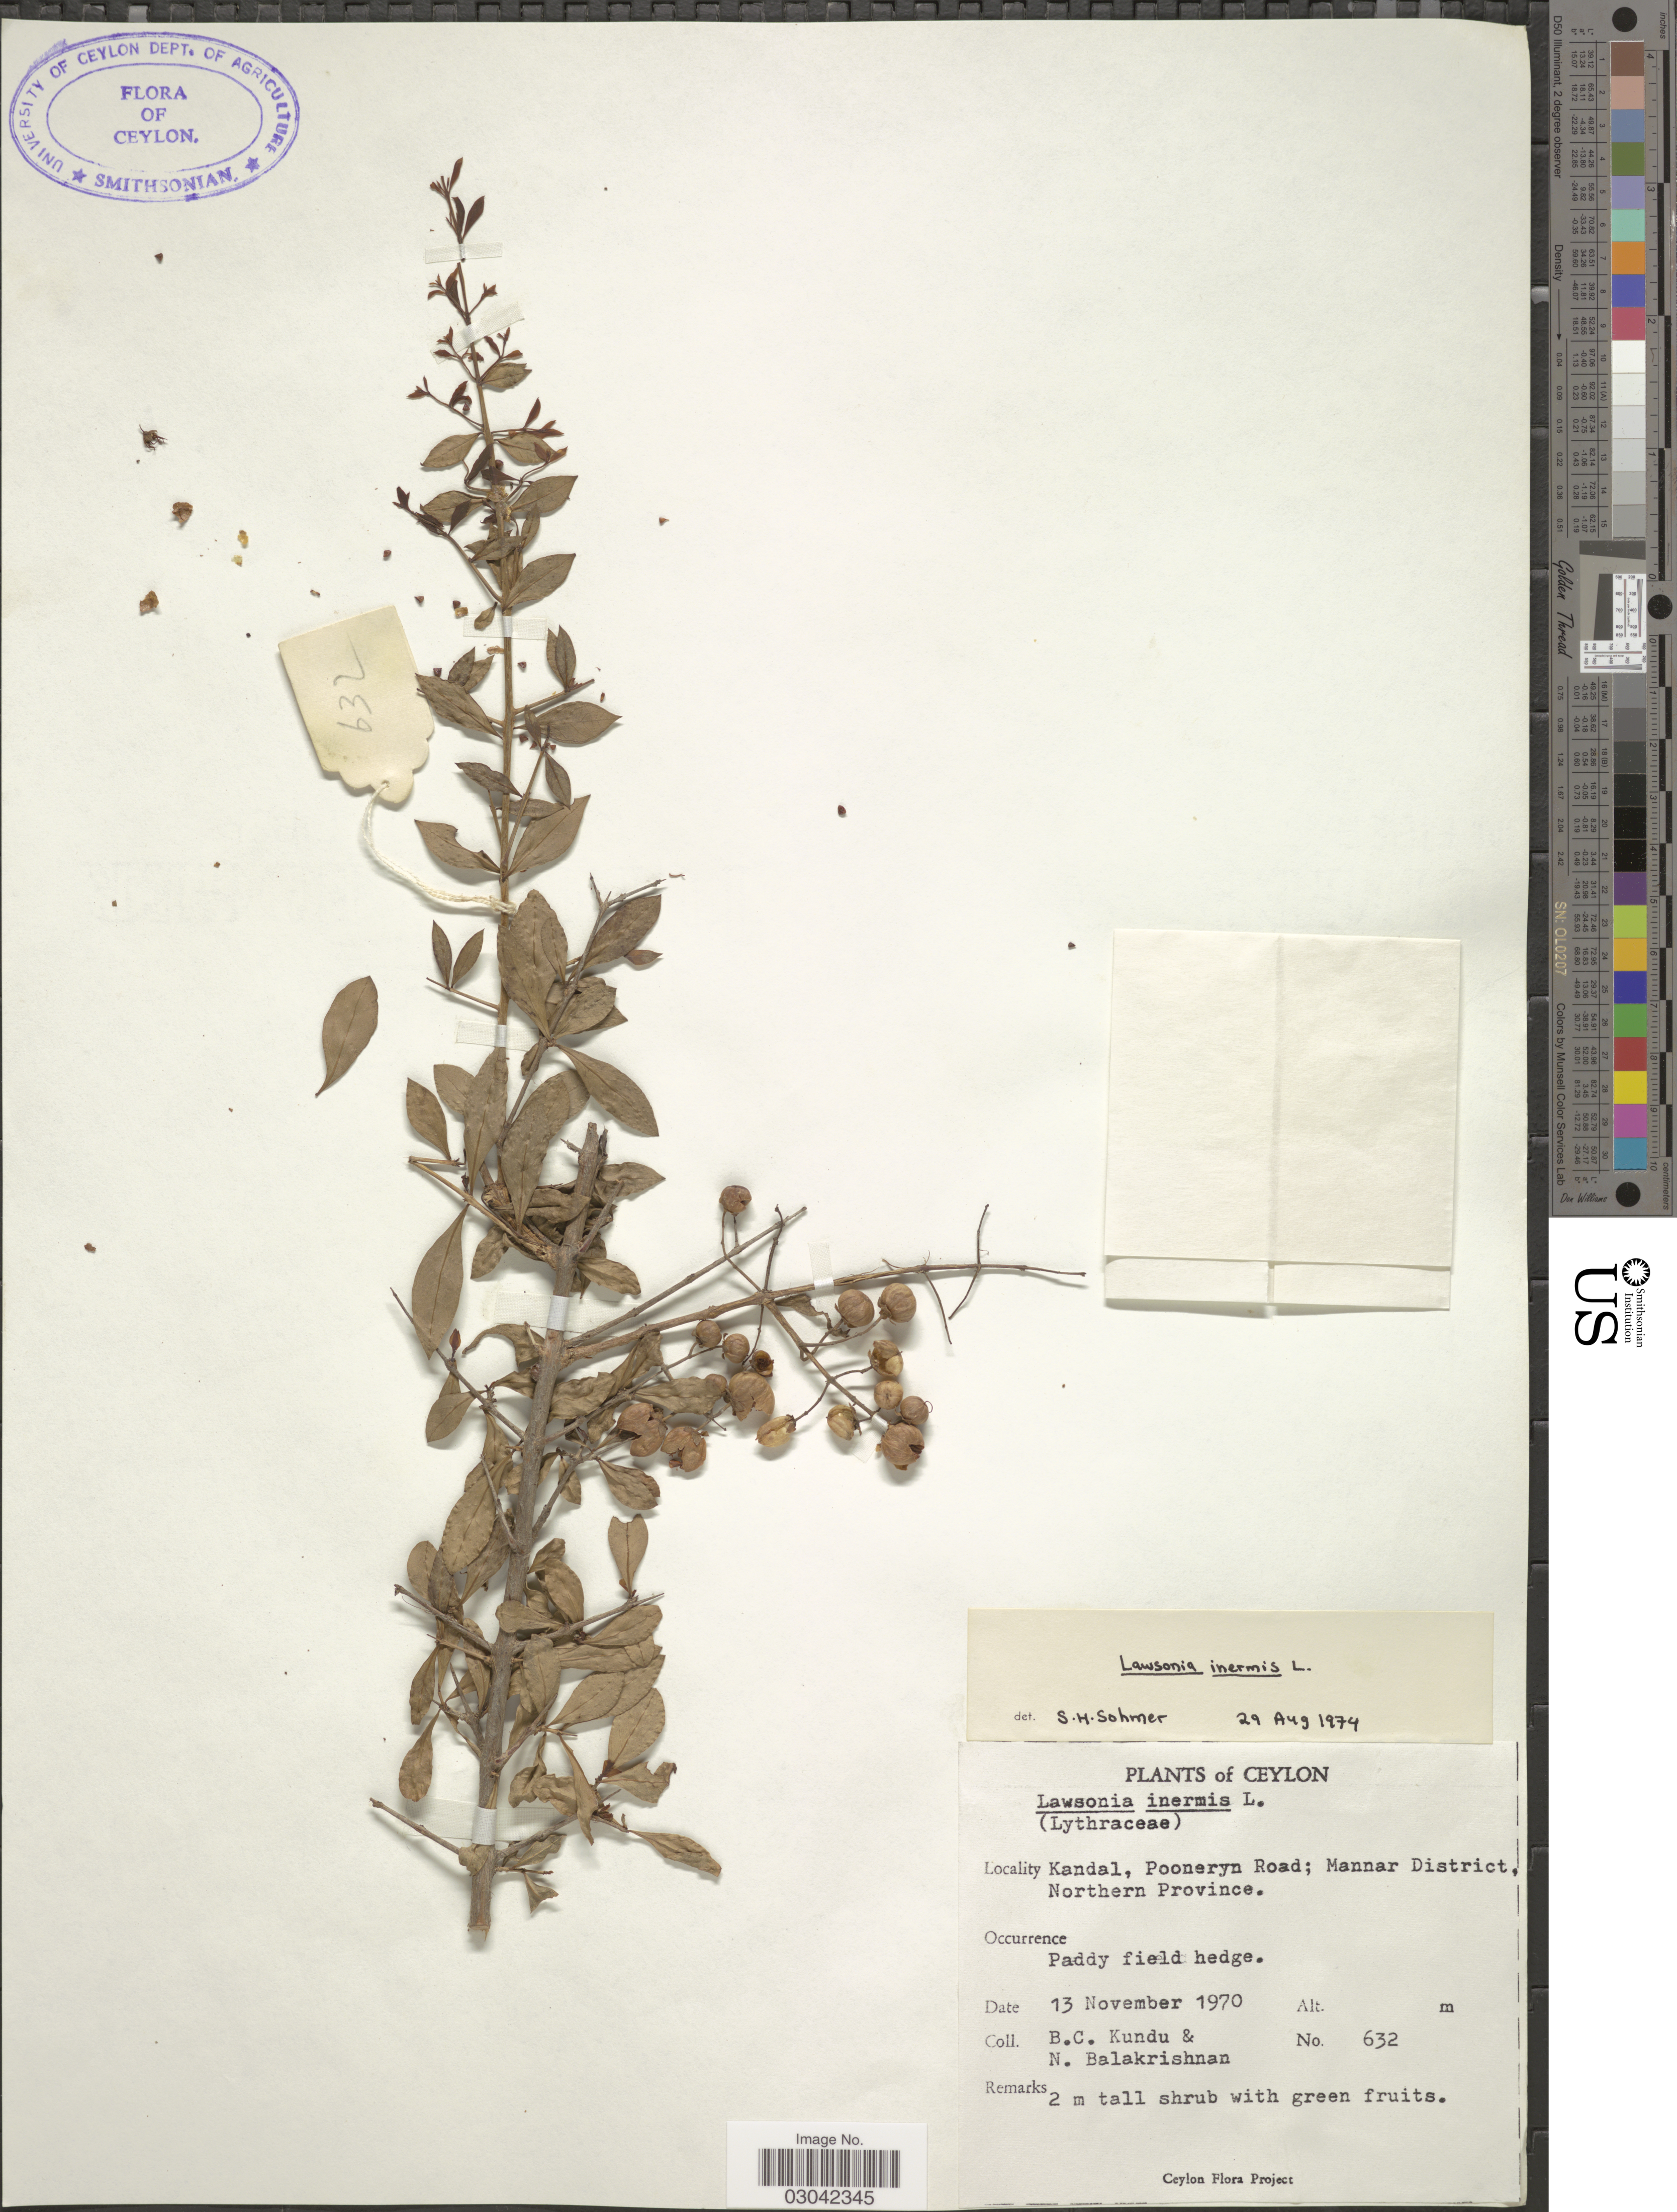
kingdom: Plantae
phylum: Tracheophyta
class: Magnoliopsida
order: Myrtales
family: Lythraceae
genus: Lawsonia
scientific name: Lawsonia inermis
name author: L.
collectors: B. C. Kundu & N. Balakrishnan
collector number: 632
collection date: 1970-11-13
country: Sri Lanka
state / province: Northern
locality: Ceylon. Kandal, Pooneryn Road; Mannar District.